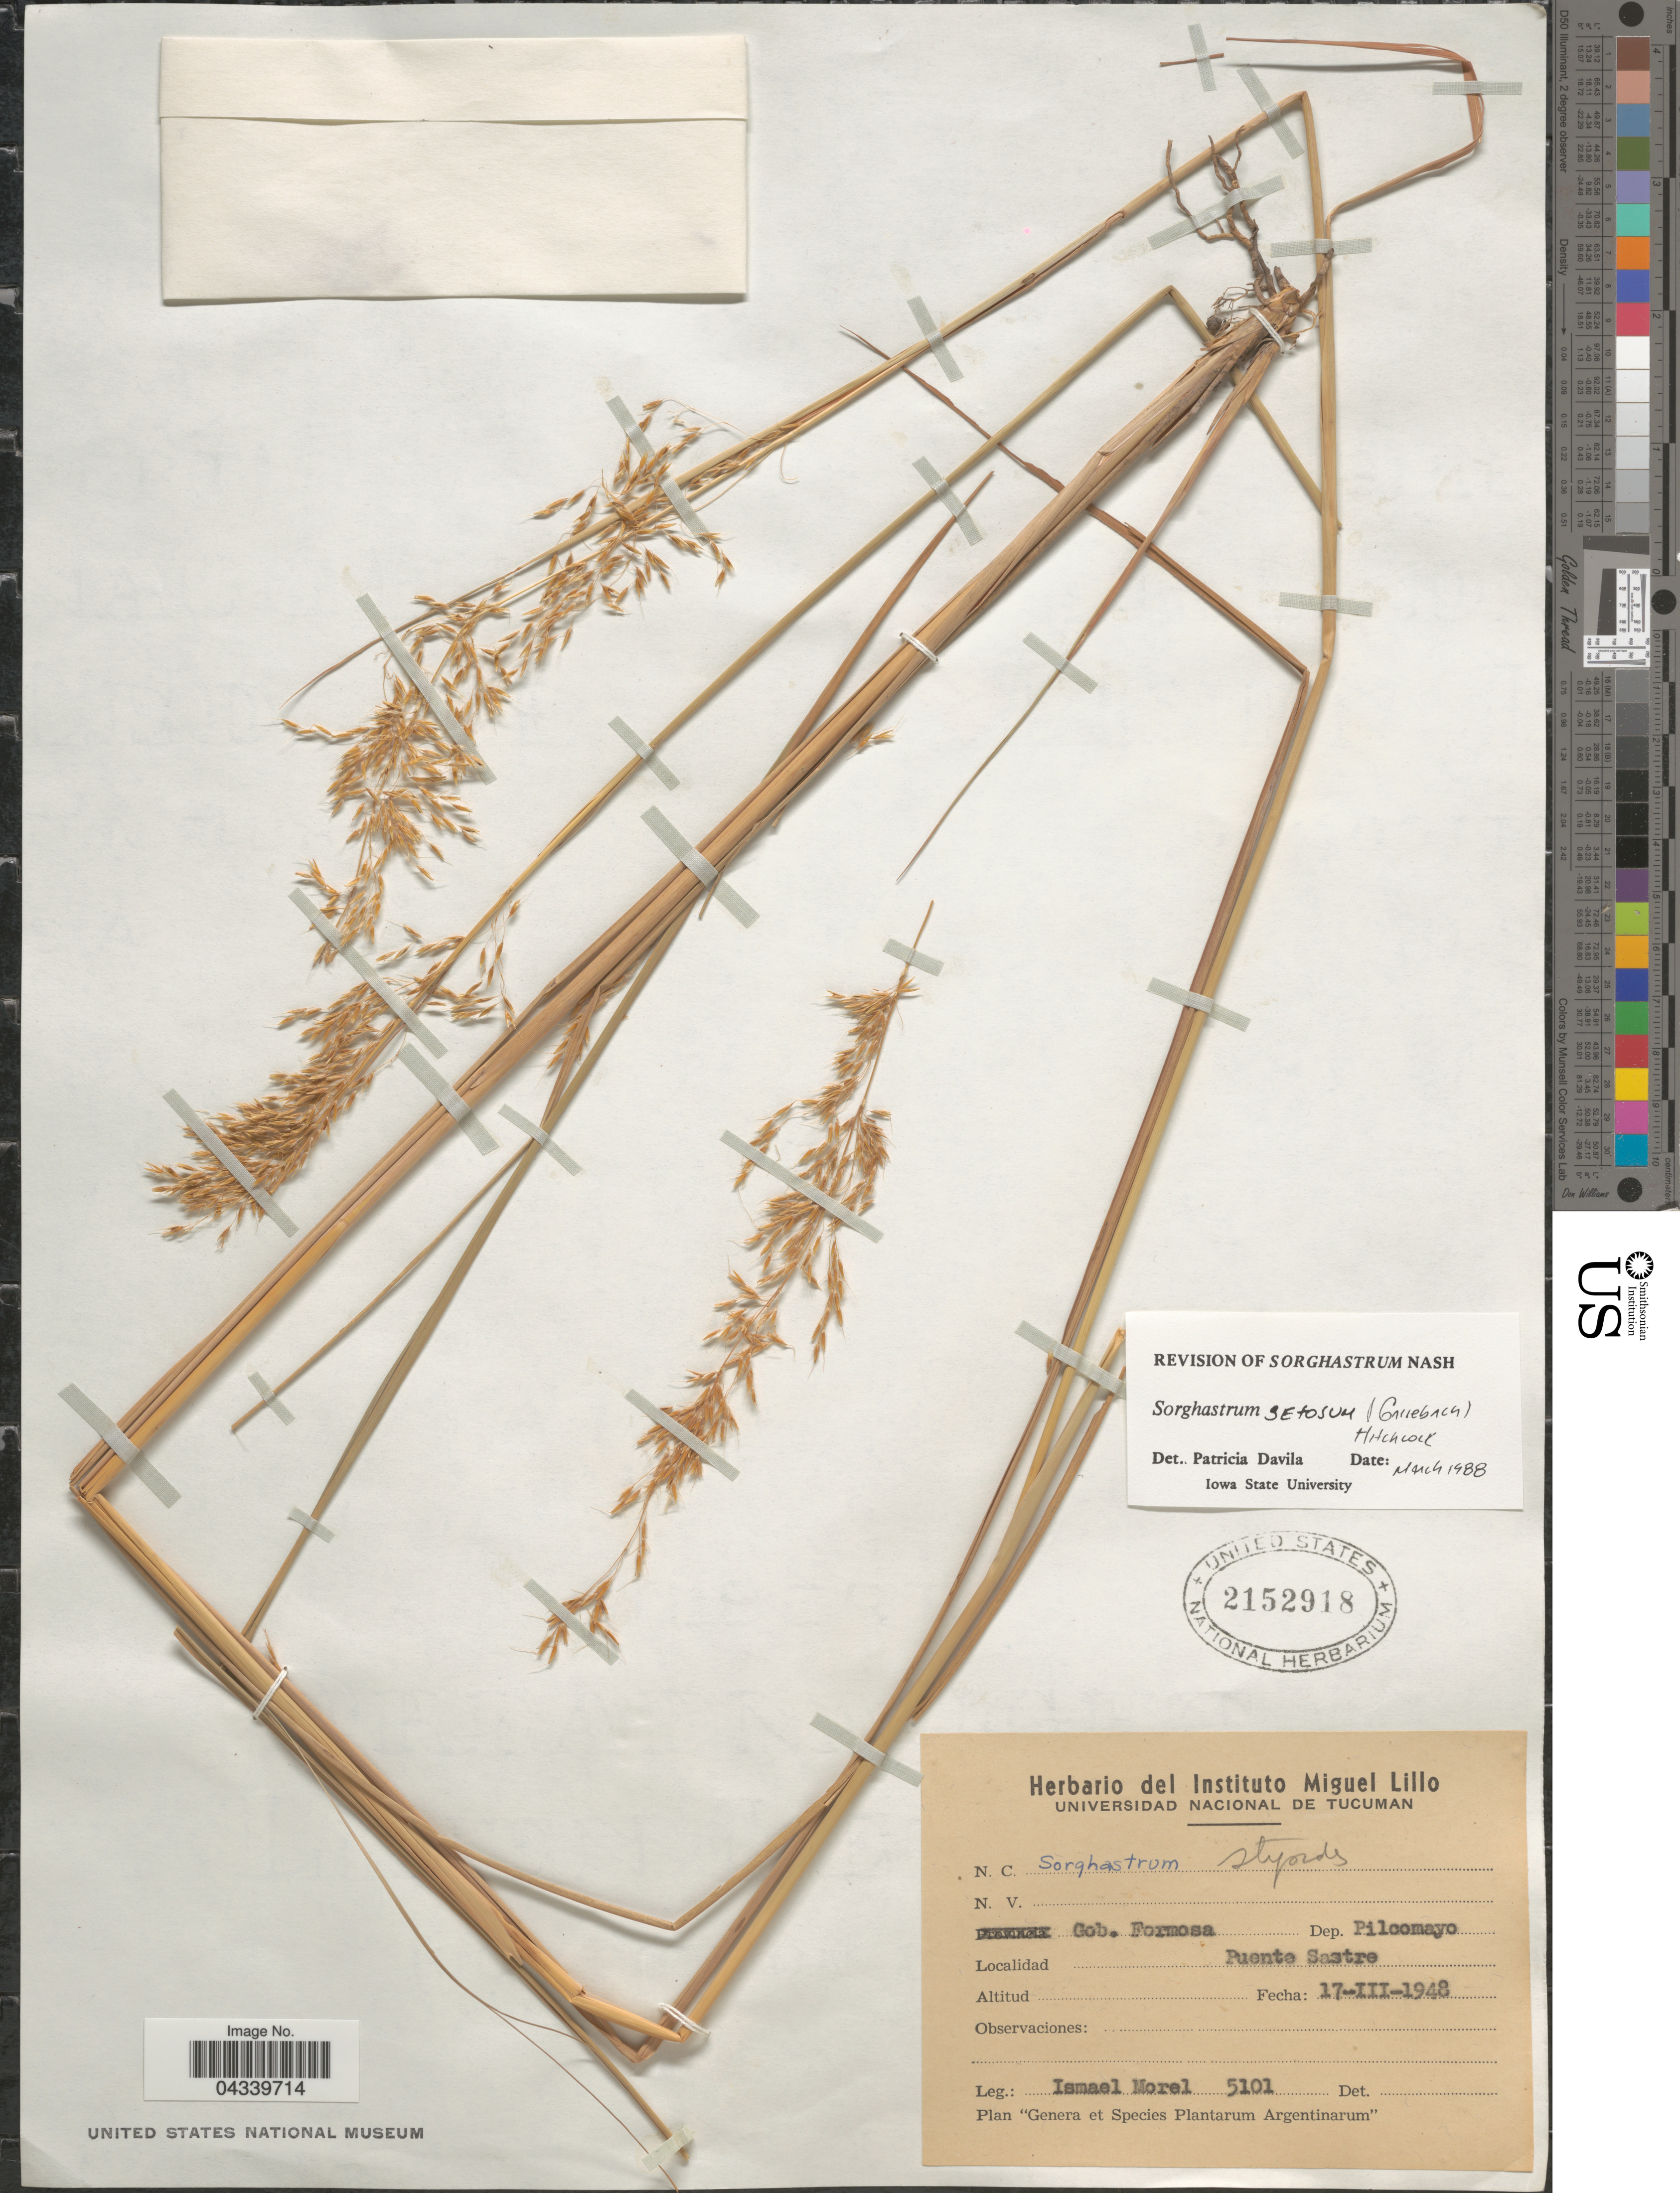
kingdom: Plantae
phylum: Tracheophyta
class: Liliopsida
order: Poales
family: Poaceae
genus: Sorghastrum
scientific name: Sorghastrum setosum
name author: (Griseb.) Hitchc.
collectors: I. Morel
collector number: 5101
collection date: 1948-03-17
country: Argentina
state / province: Formosa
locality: Gob. Formosa. Dep. Pilcomayo. Puente Sastre.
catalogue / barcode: US 2152918